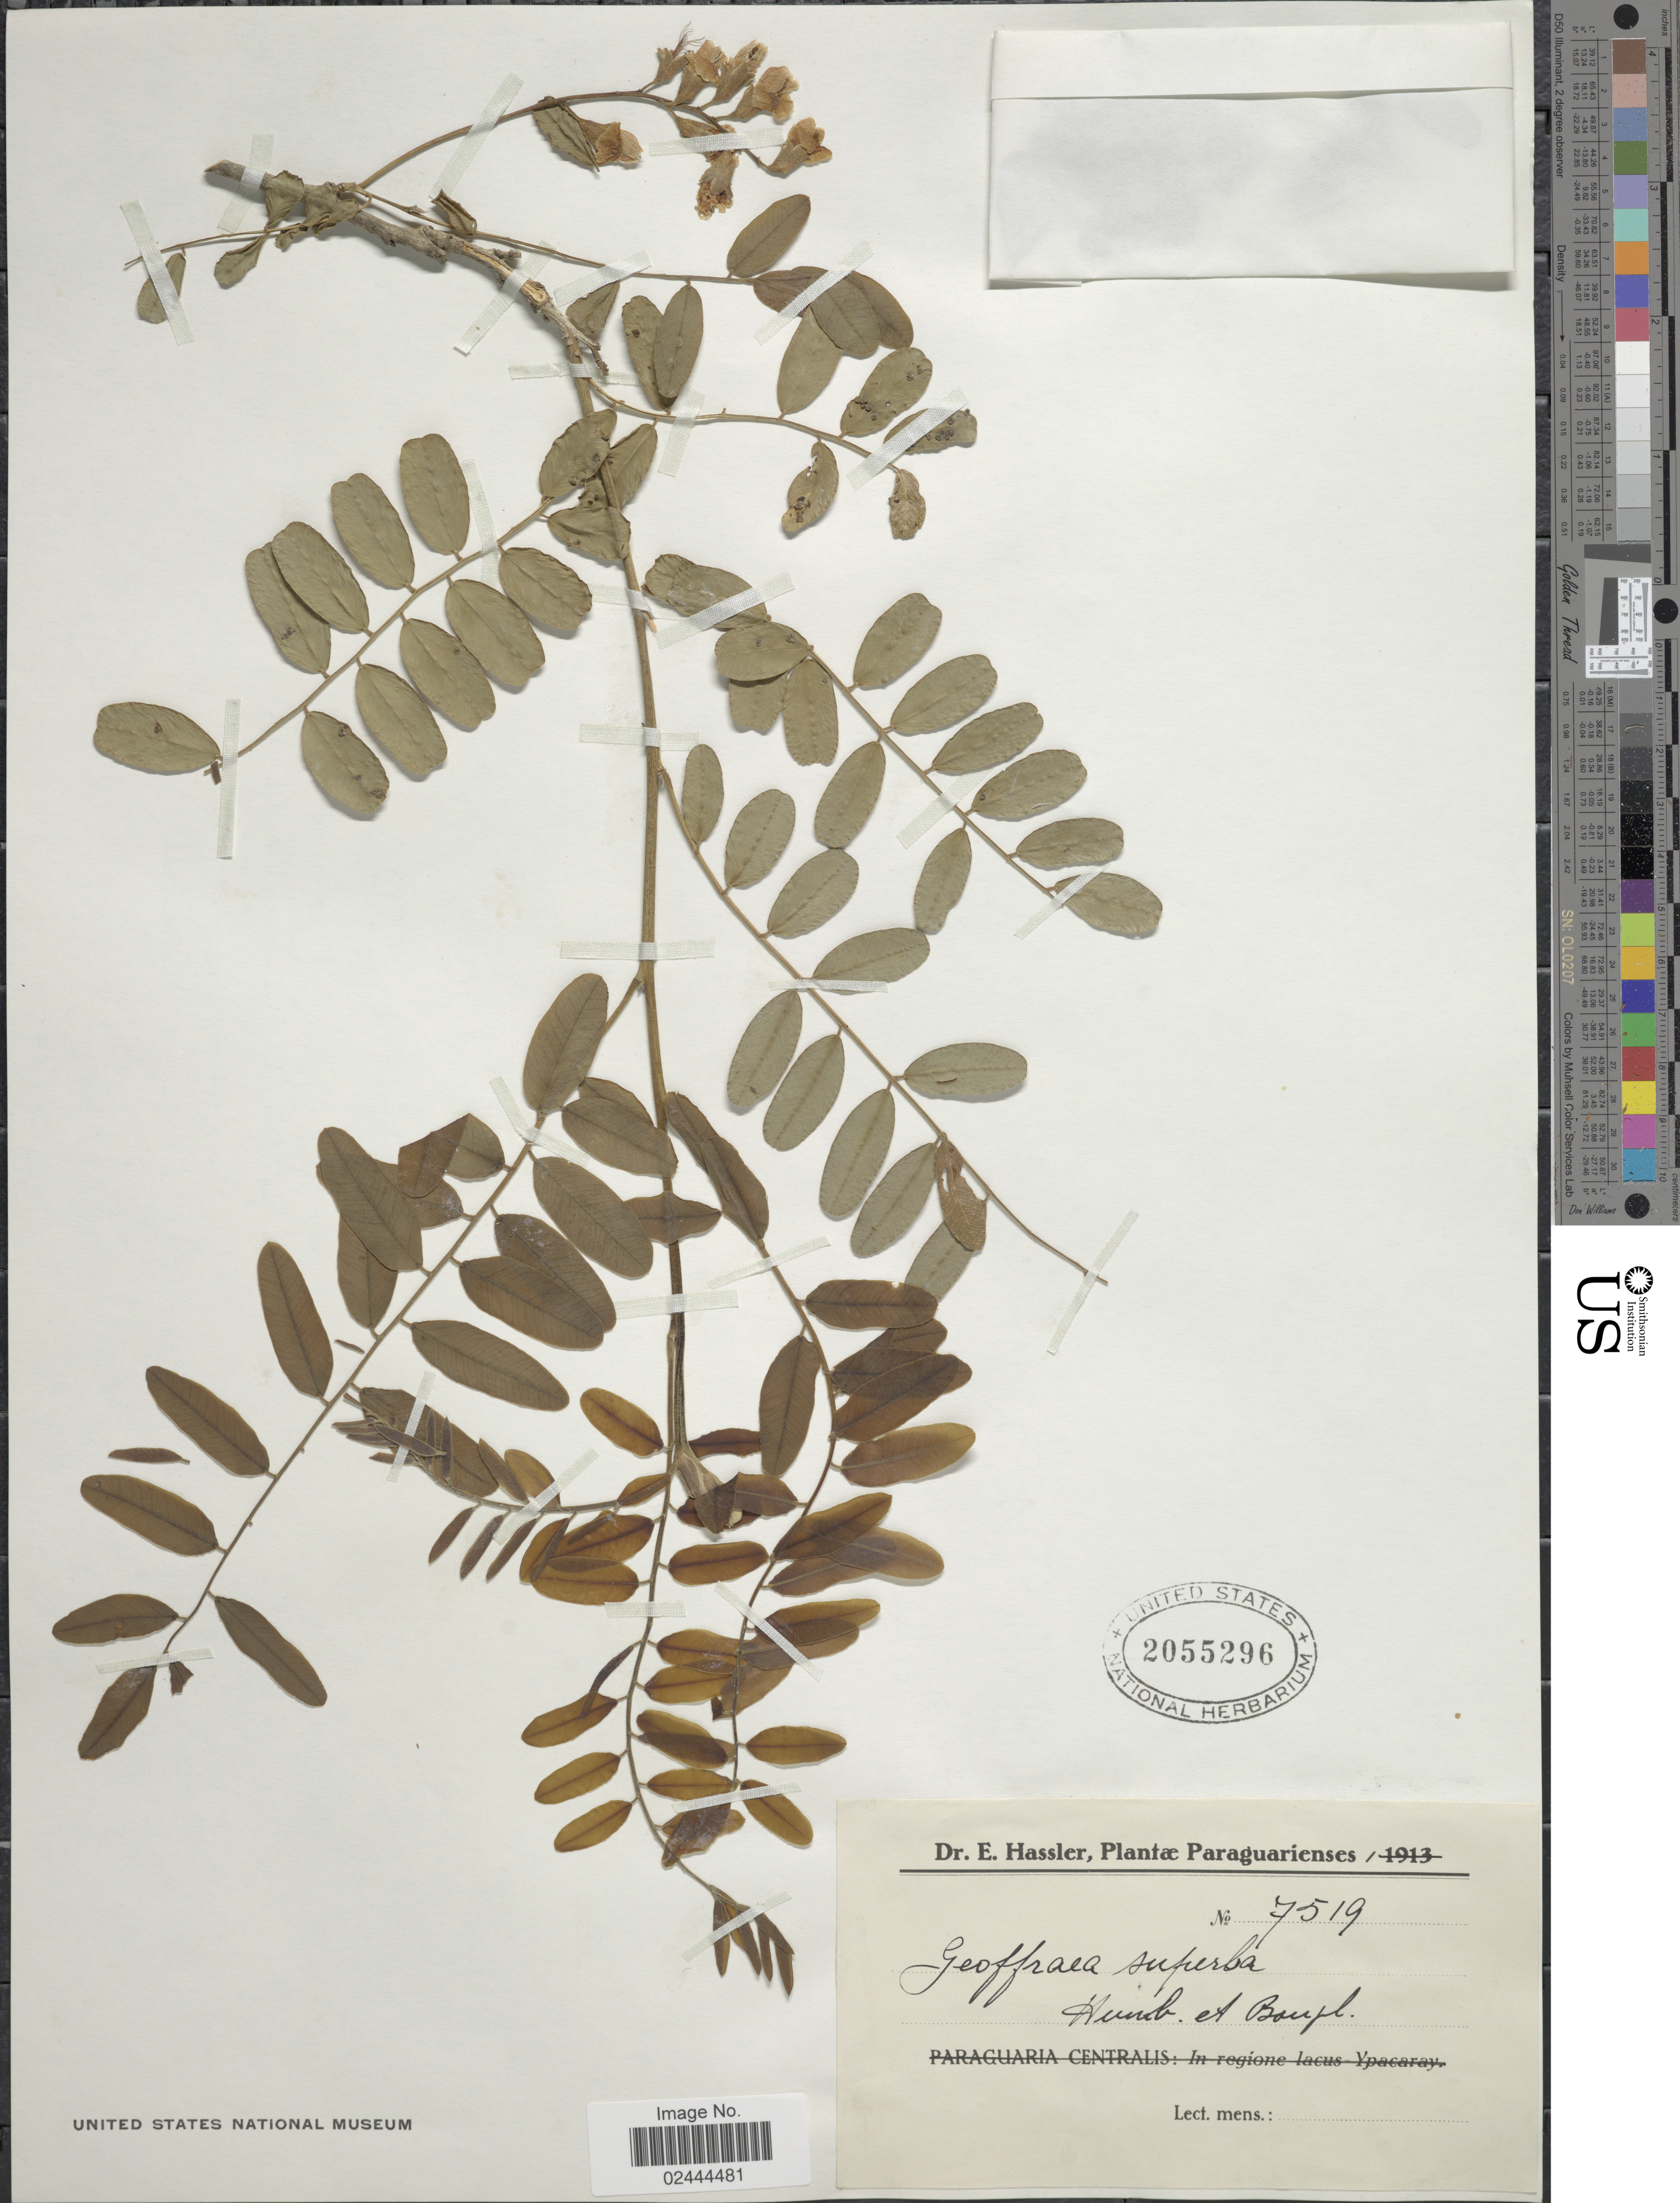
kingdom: Plantae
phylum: Tracheophyta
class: Magnoliopsida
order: Fabales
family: Fabaceae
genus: Geoffroea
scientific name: Geoffroea spinosa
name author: Jacq.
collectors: E. Hassler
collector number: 7519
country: Paraguay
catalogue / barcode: US 2055296